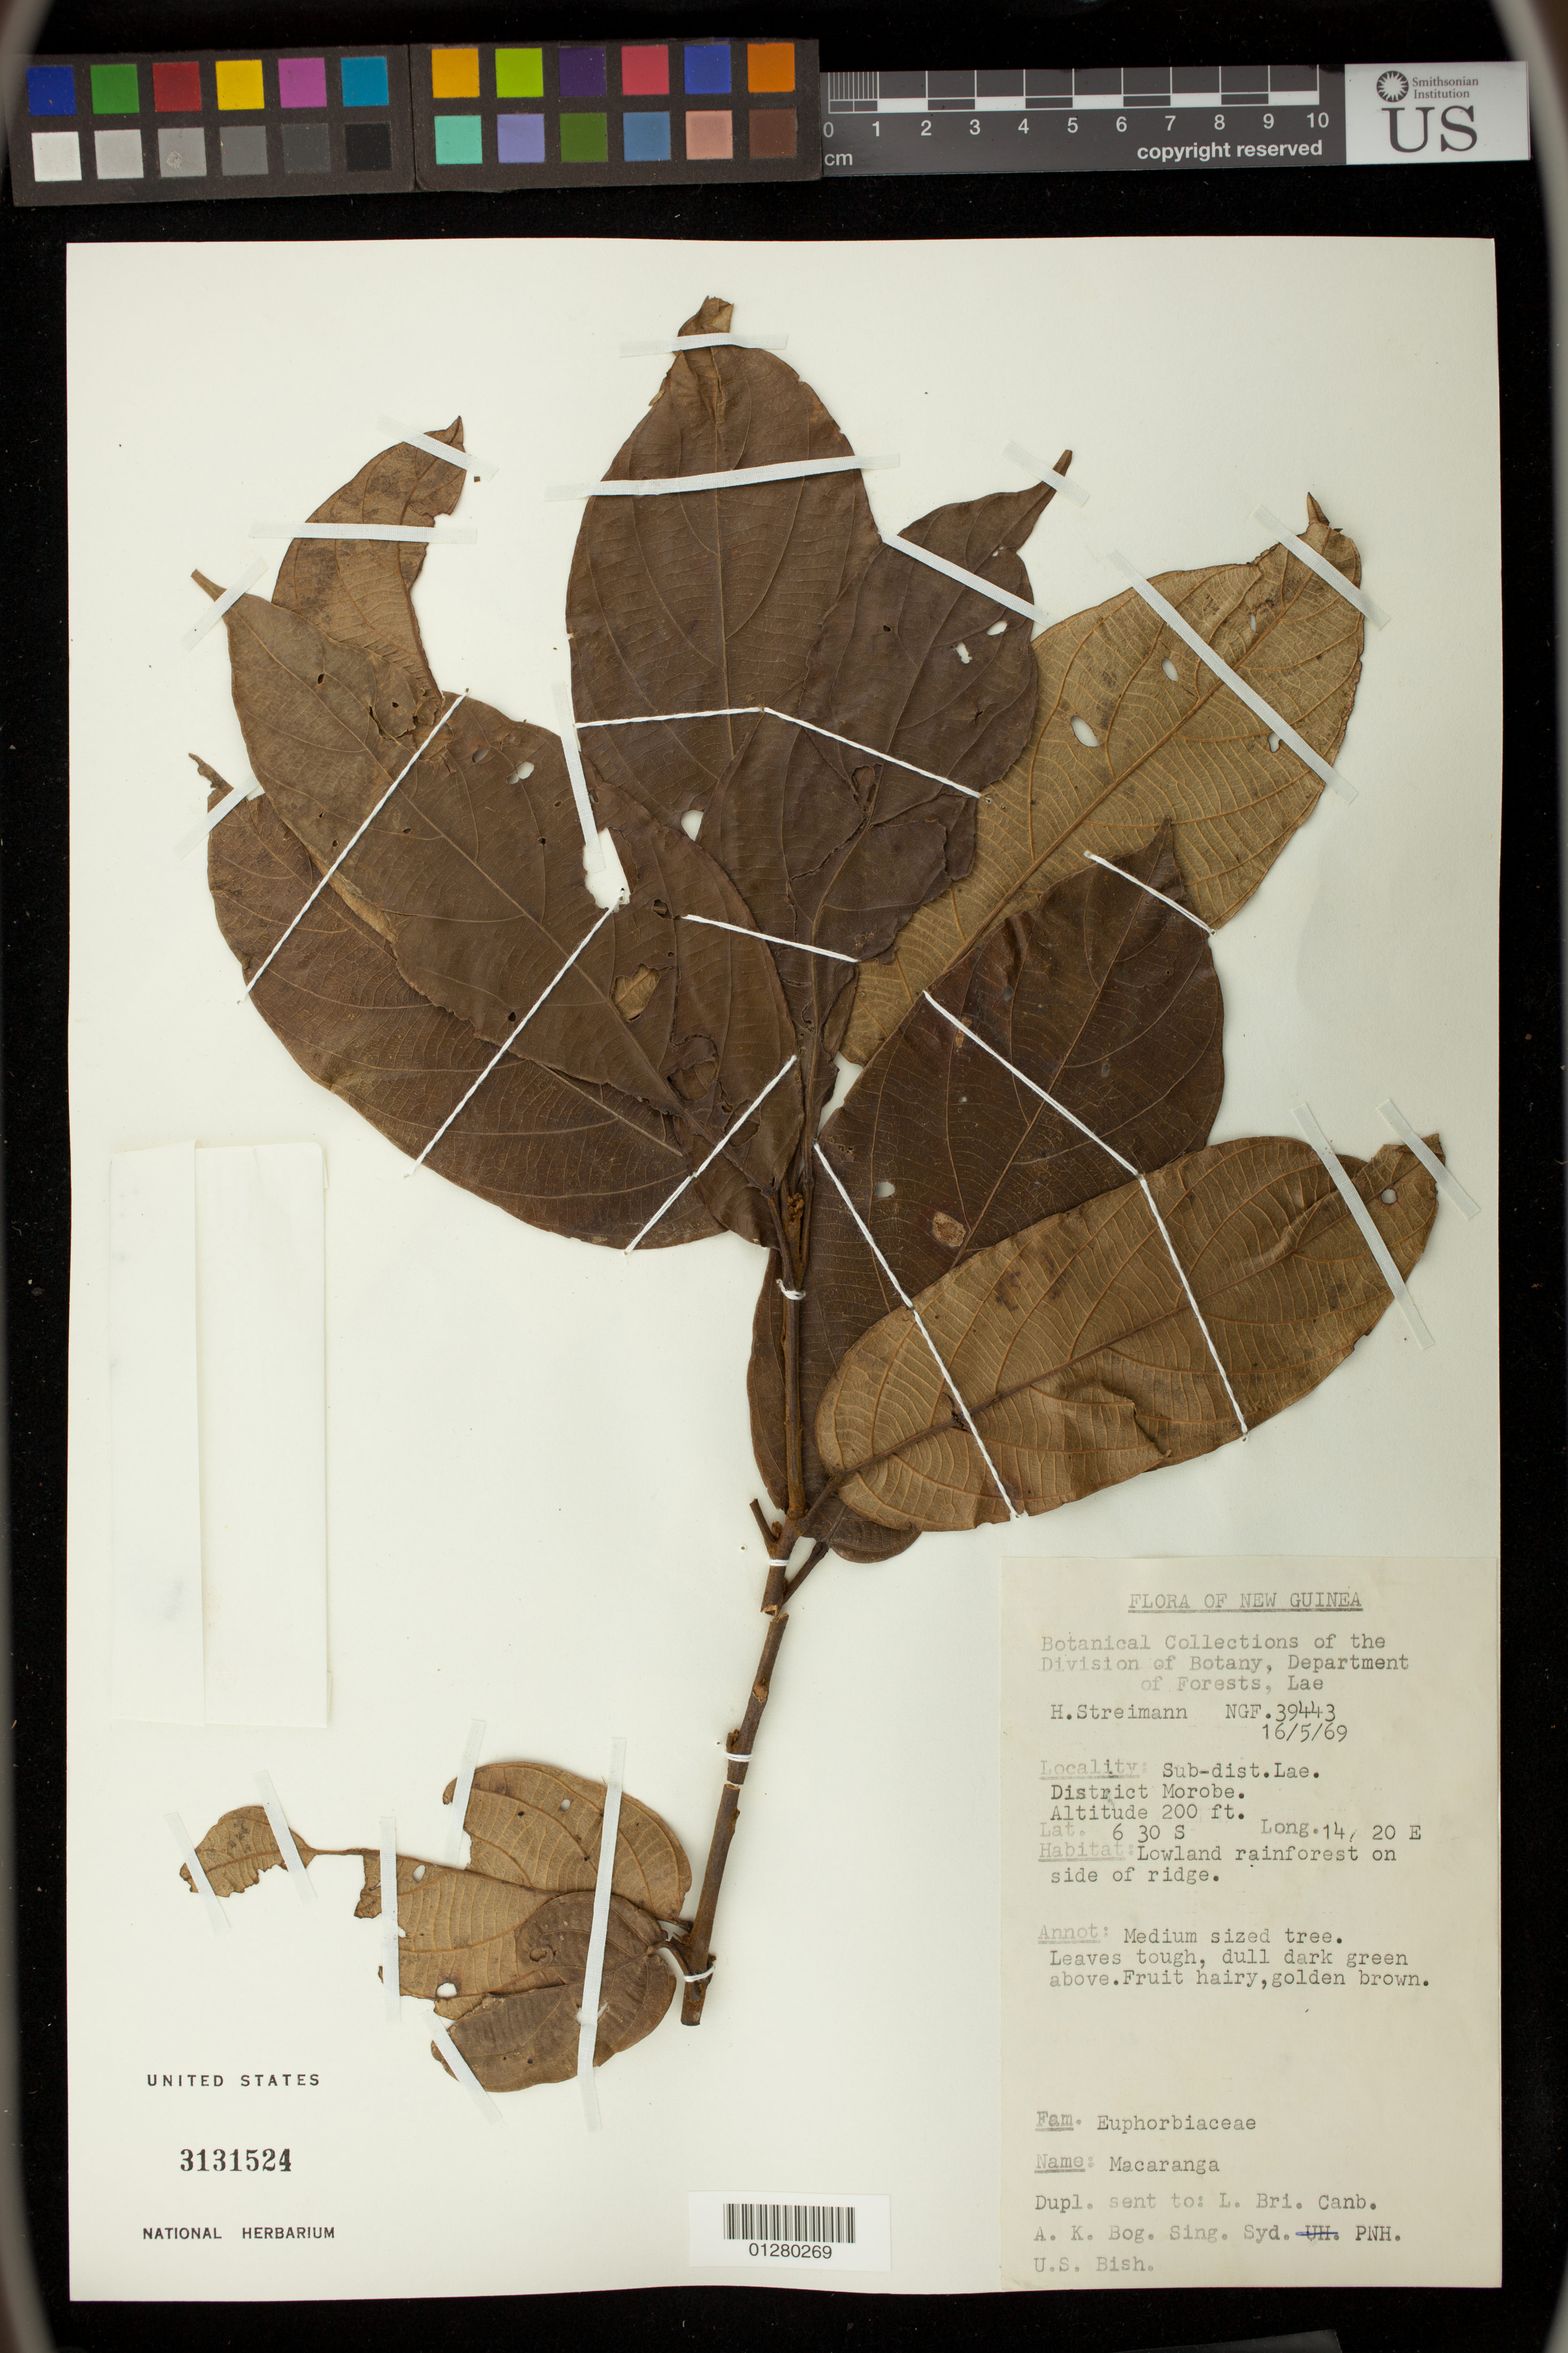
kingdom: Plantae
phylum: Tracheophyta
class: Magnoliopsida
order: Malpighiales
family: Euphorbiaceae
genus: Macaranga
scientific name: Macaranga sp.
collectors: H. Streimann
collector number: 39443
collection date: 1969-05-16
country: Papua New Guinea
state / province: Morobe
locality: Sub-dist. Lae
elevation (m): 61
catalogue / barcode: US 3131524